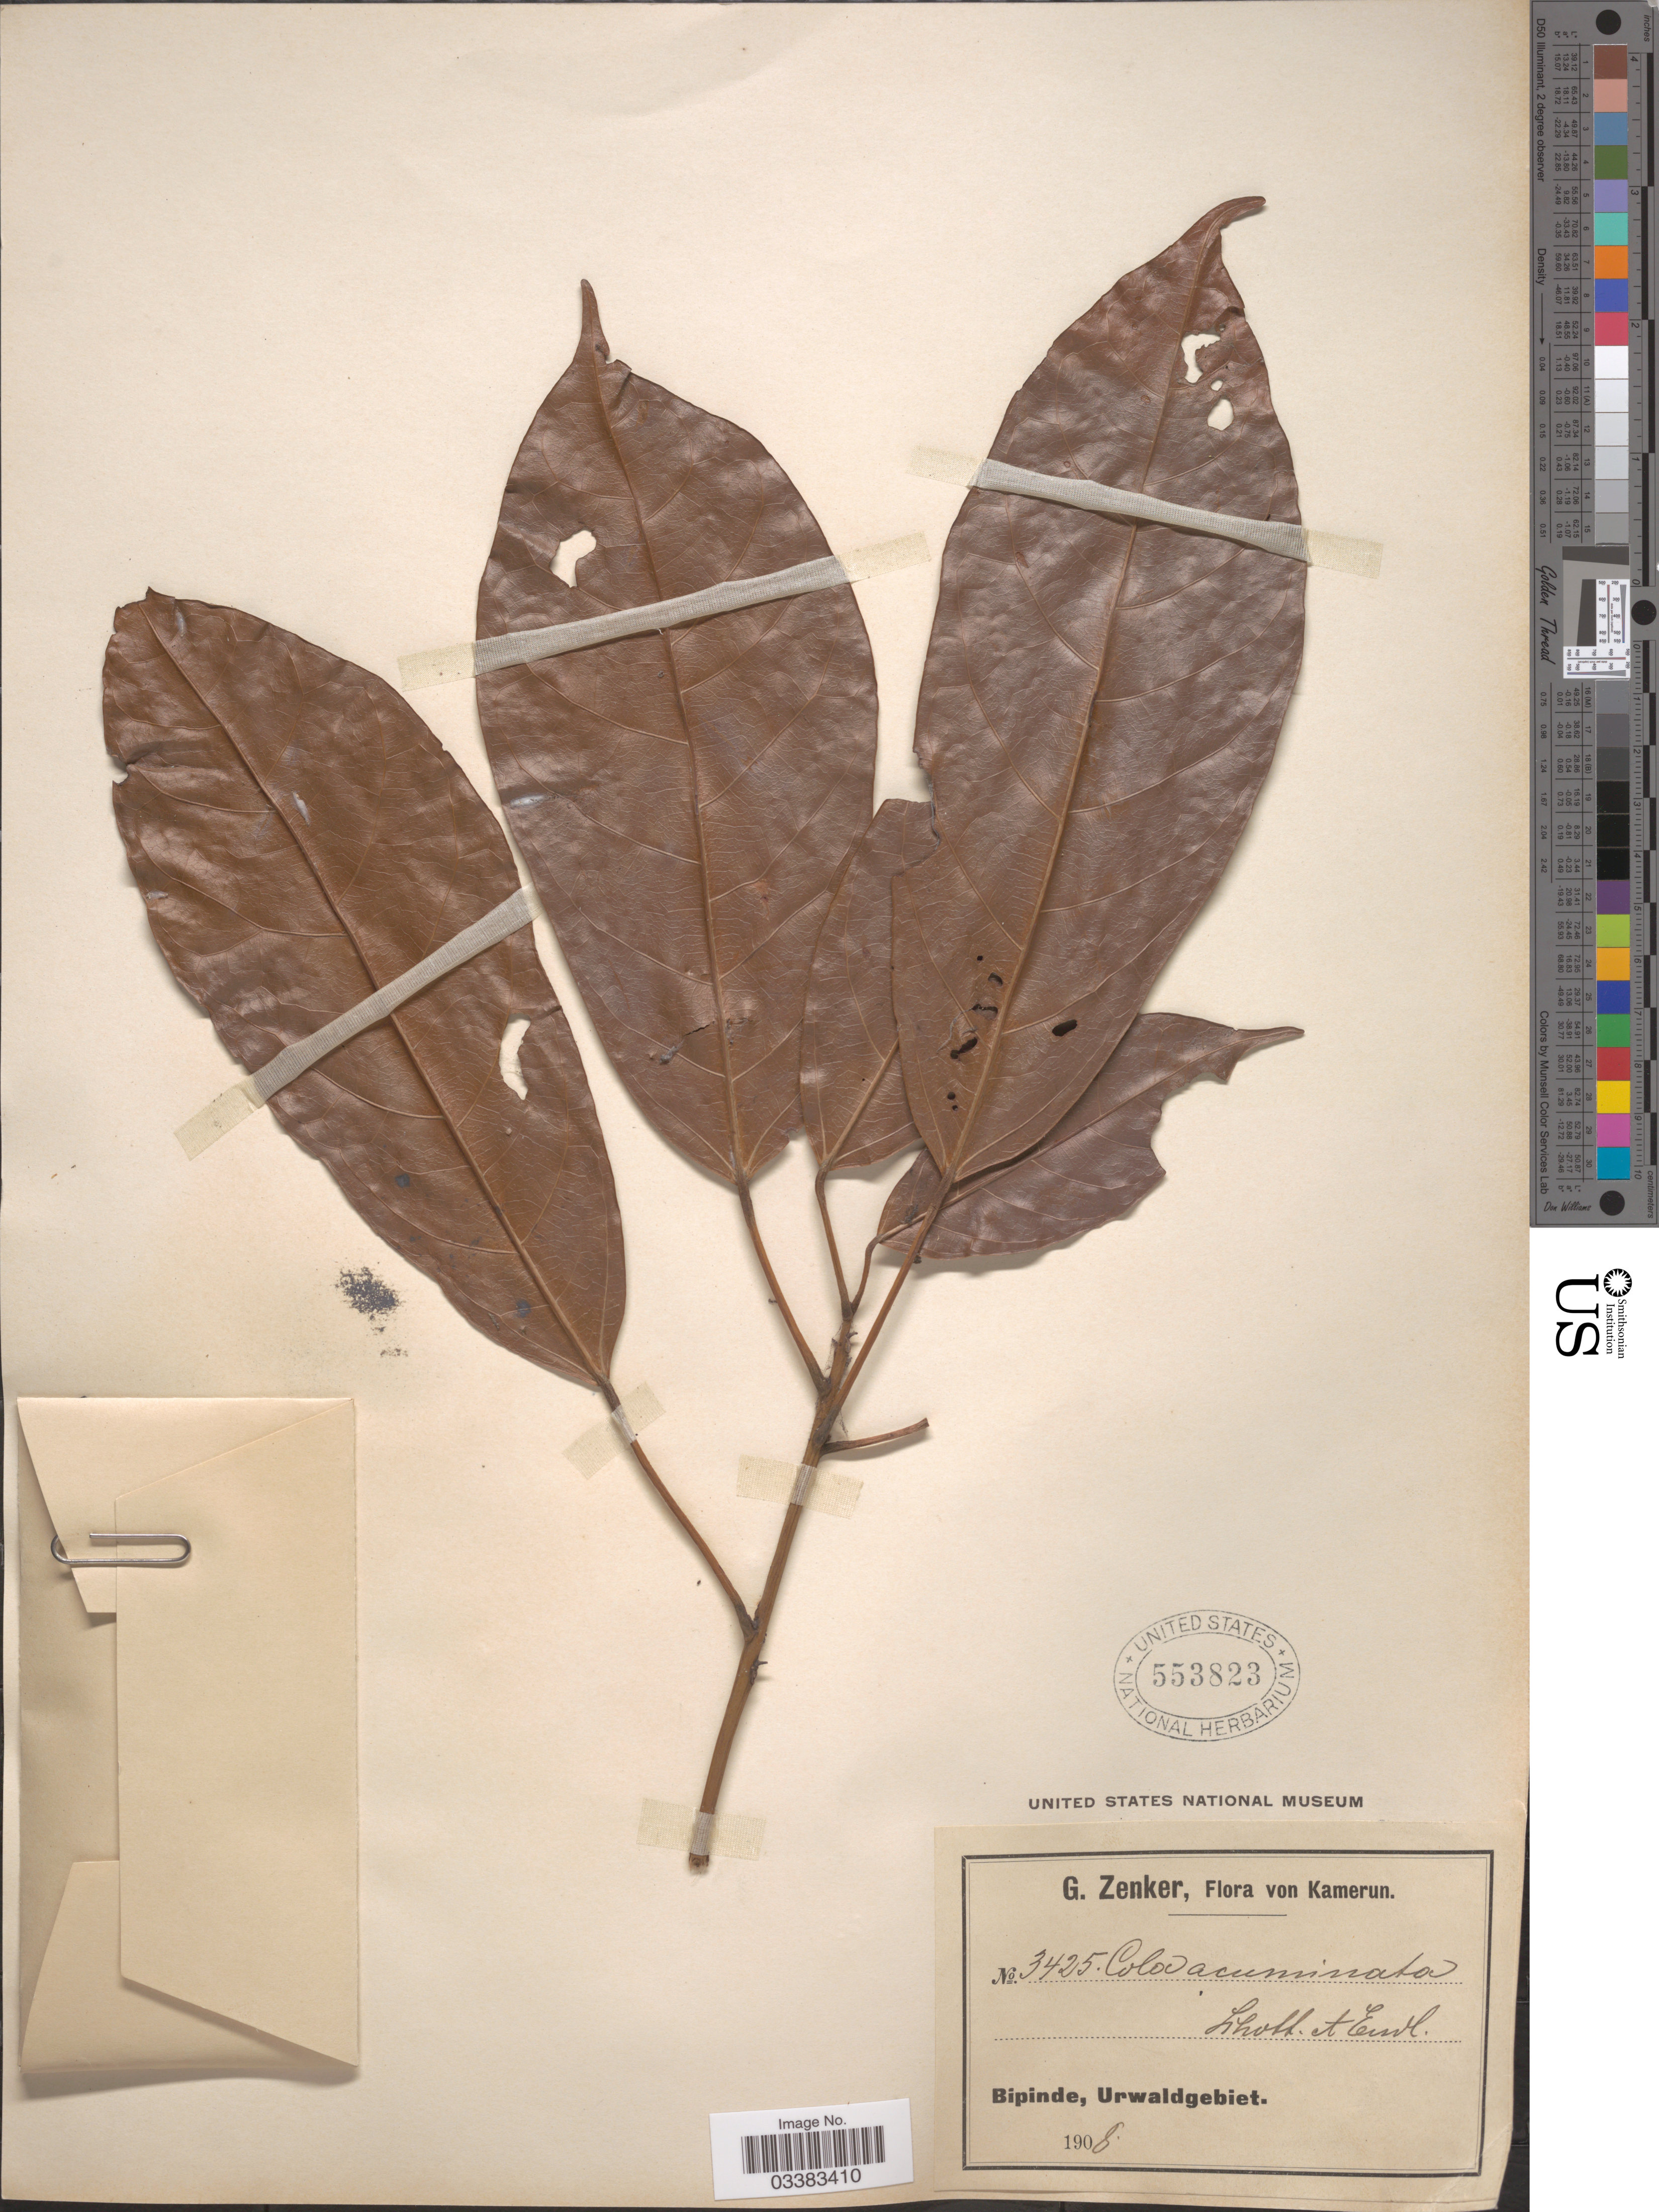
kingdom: Plantae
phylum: Tracheophyta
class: Magnoliopsida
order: Malvales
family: Malvaceae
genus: Cola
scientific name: Cola acuminata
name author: (P. Beauv.) Schott & Endl.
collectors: G. A. Zenker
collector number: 3425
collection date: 1908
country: Cameroon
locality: Kamerun. Bipinde, Urwaldgebiet.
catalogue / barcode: US 553823